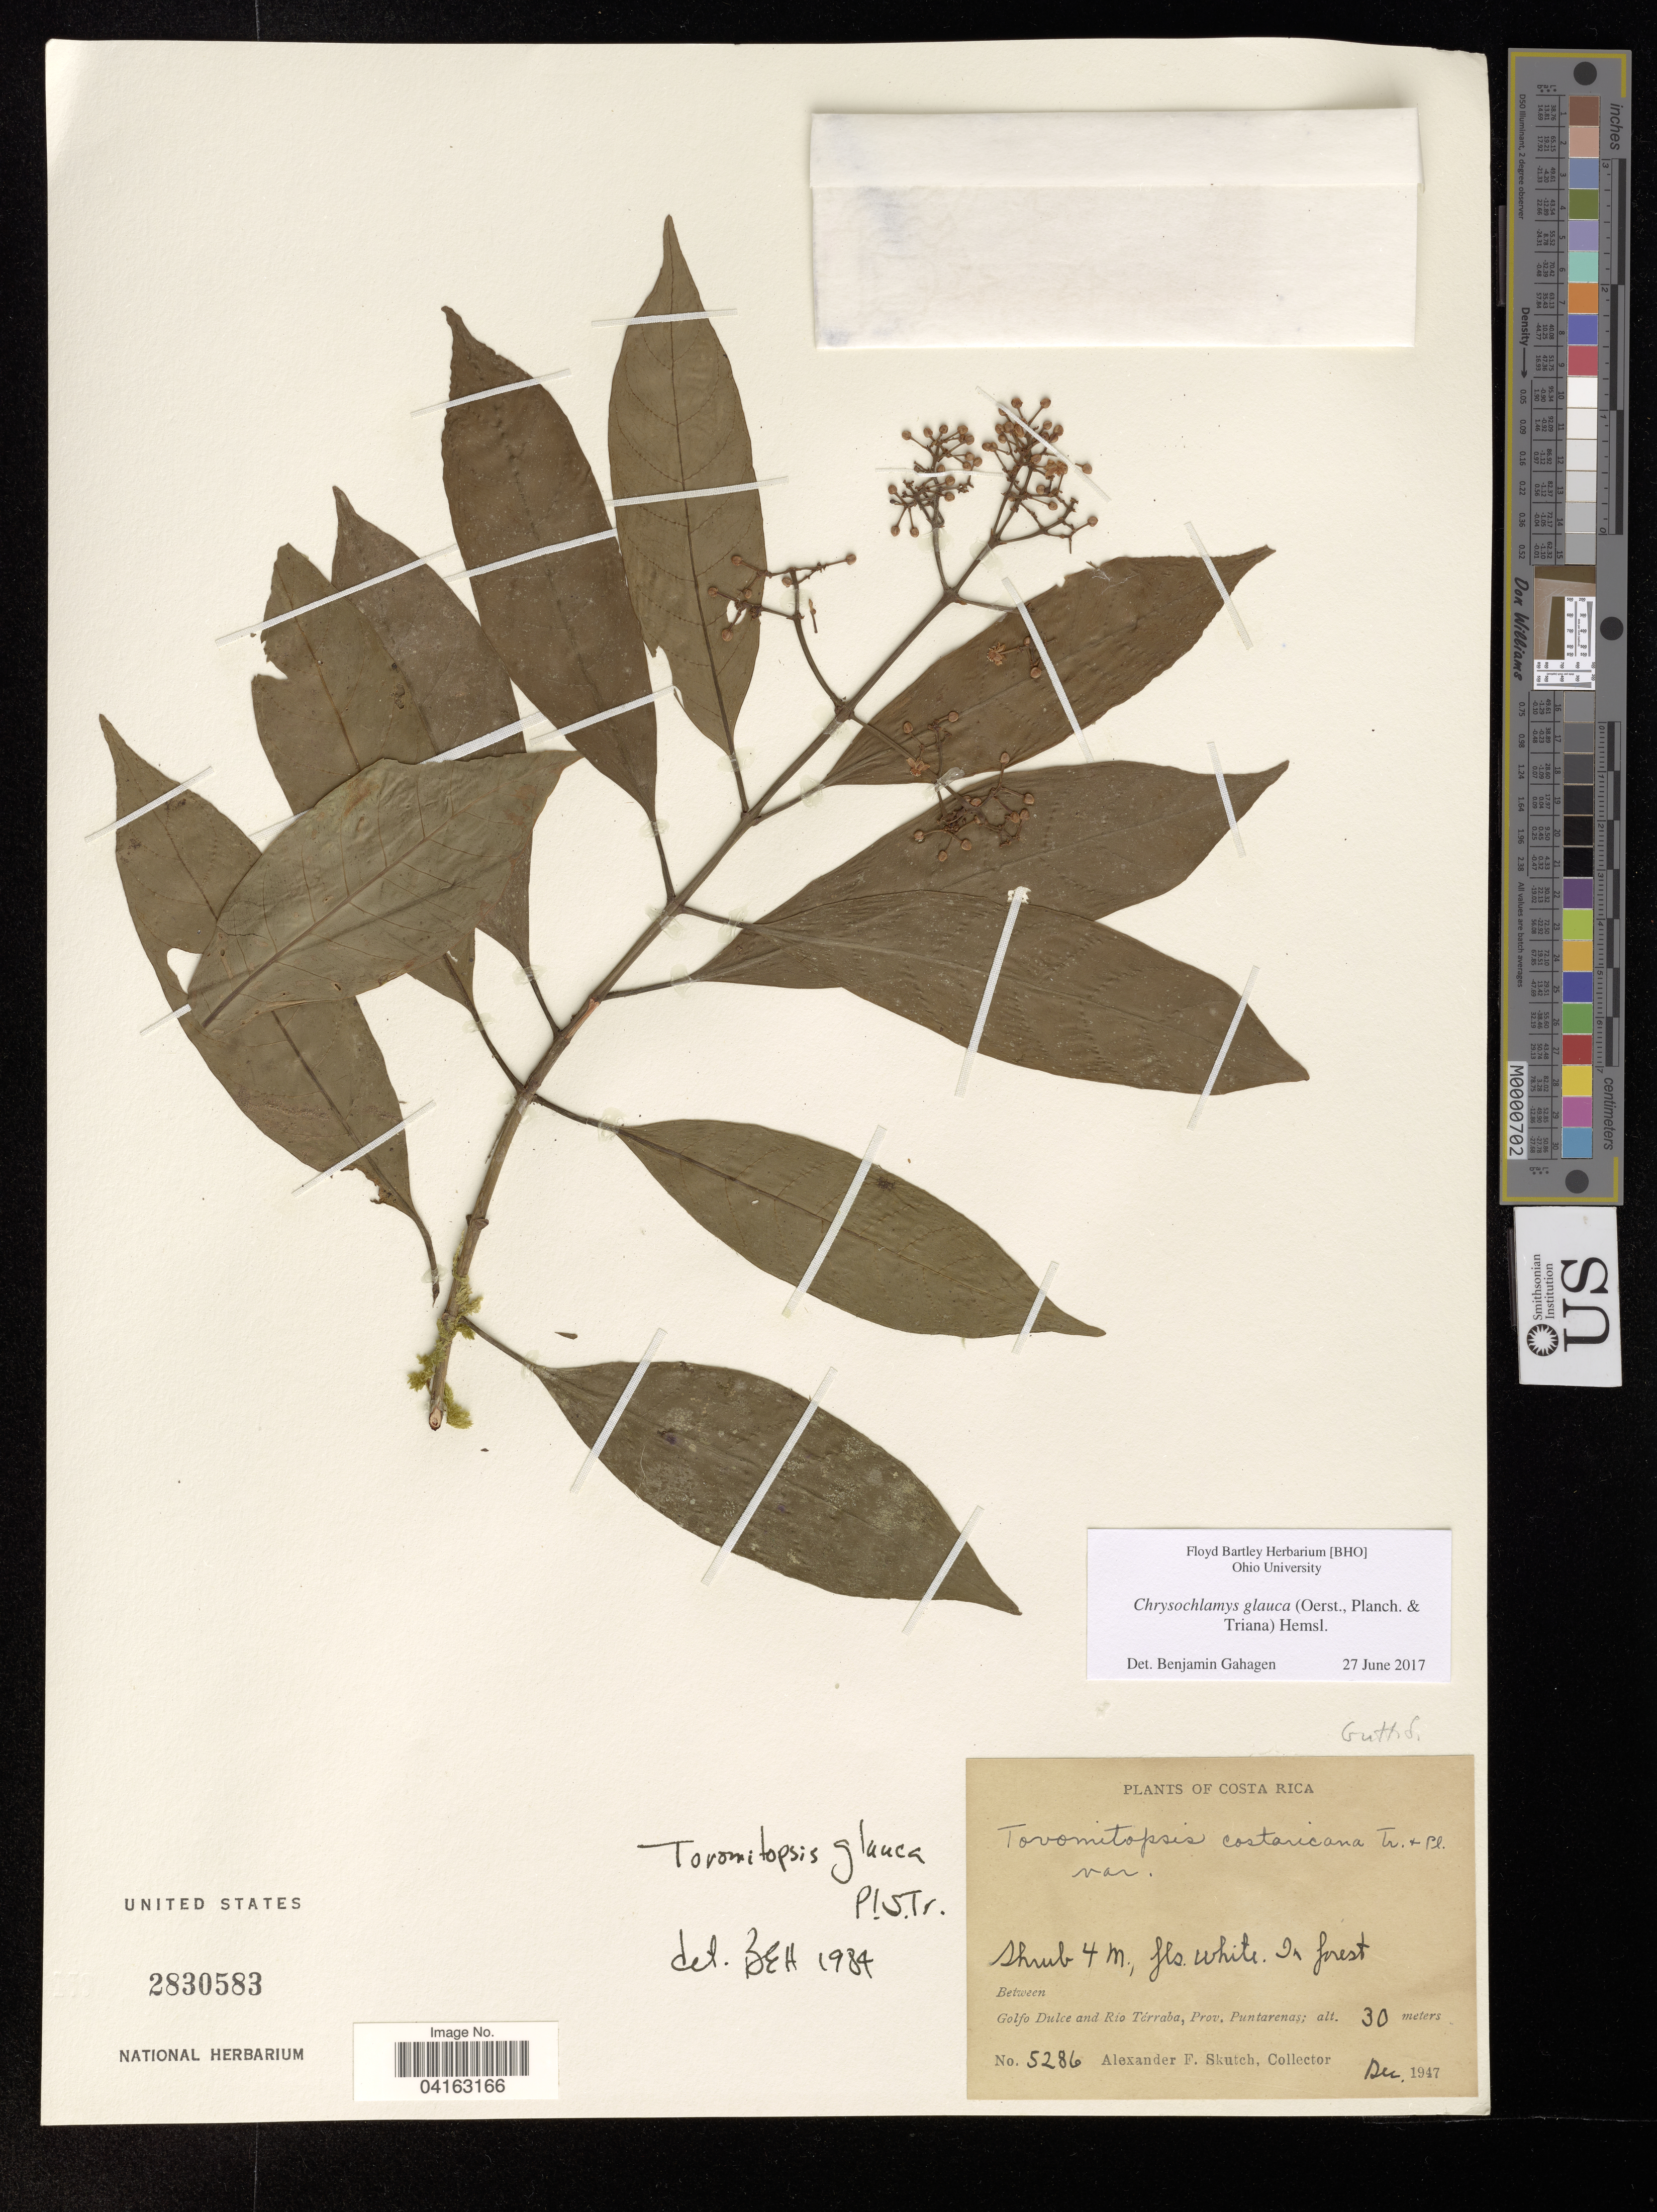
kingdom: Plantae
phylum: Tracheophyta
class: Magnoliopsida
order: Malpighiales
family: Clusiaceae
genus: Chrysochlamys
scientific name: Chrysochlamys glauca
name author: (Oerst. ex Planch. & Triana) Hemsl.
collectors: A. F. Skutch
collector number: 5286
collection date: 1947-12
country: Costa Rica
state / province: Puntarenas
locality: Between Dulce and Río Térraba, Prov. Puntarenas.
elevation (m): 30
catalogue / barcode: US 2830583